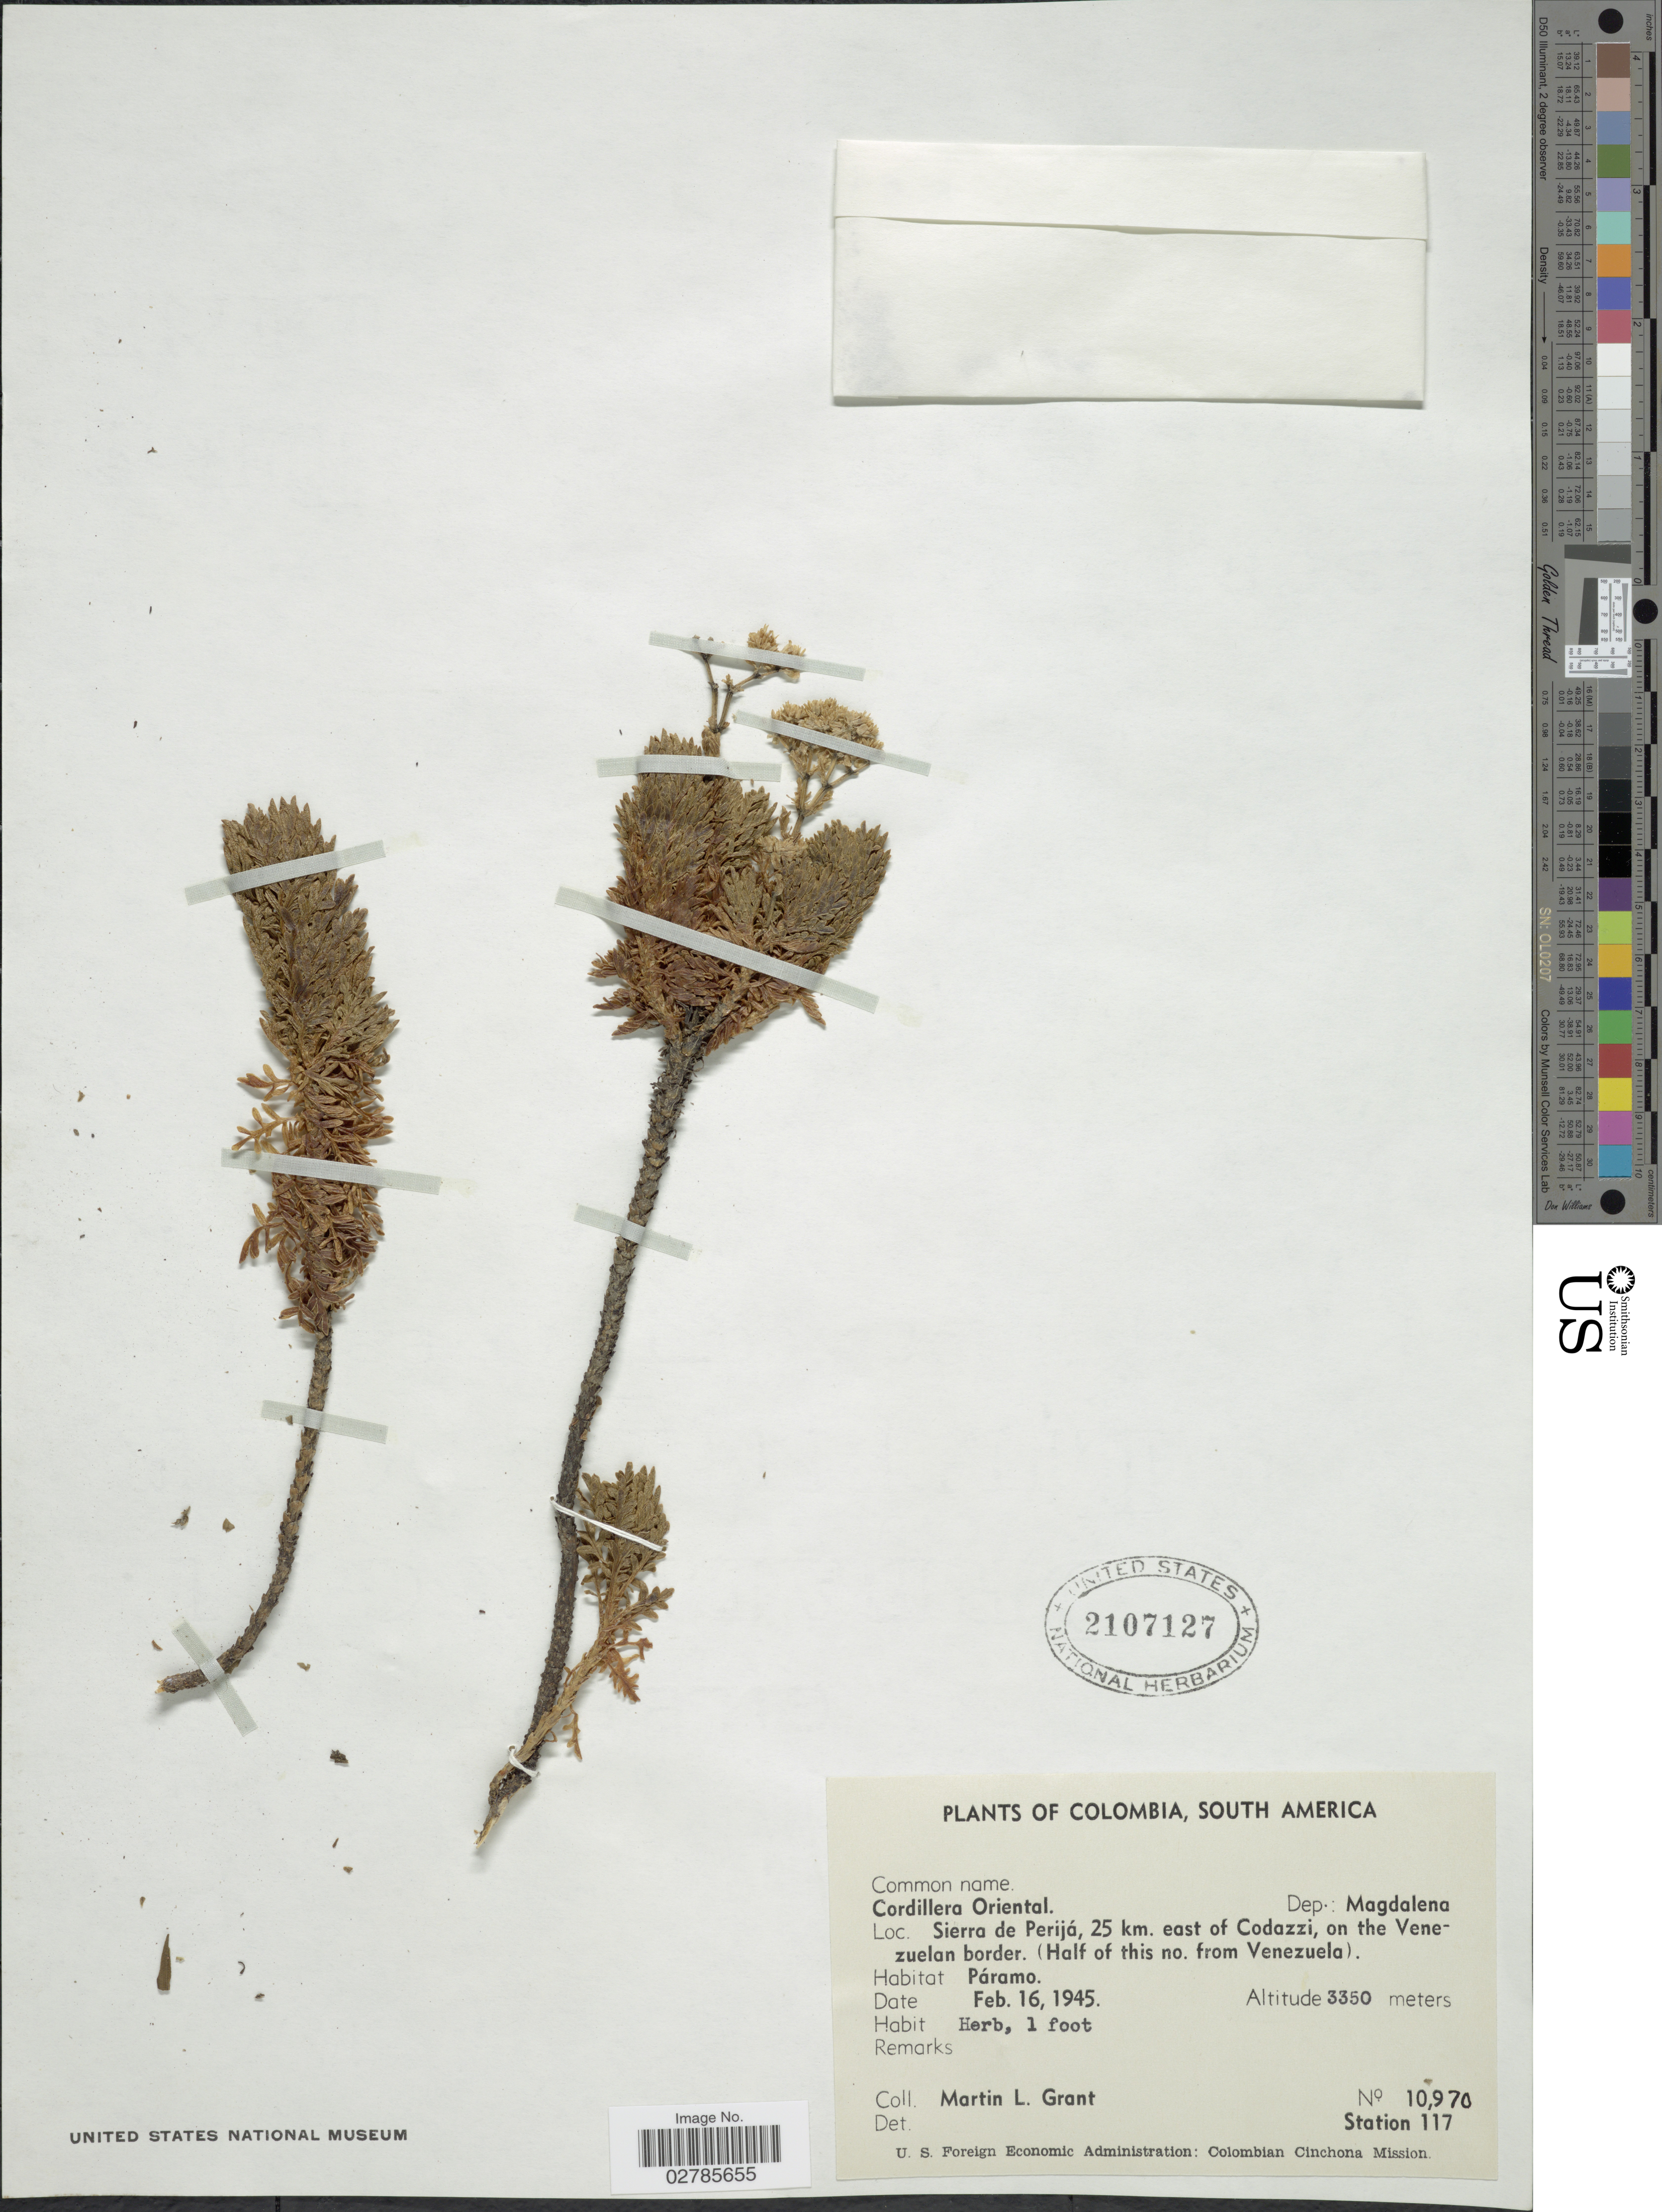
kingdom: Plantae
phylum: Tracheophyta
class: Magnoliopsida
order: Dipsacales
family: Caprifoliaceae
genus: Valeriana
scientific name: Valeriana sp.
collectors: M. L. Grant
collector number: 10970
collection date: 1945-02-16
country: Colombia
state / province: Magdalena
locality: Cordillera Oriental, Dep.: Magdalena, Sierra de Perijá, 25 km. east of Codazzi, on the Venezuelan border. (Half of this no. from Venezuela).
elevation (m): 3350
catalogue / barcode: US 2107127